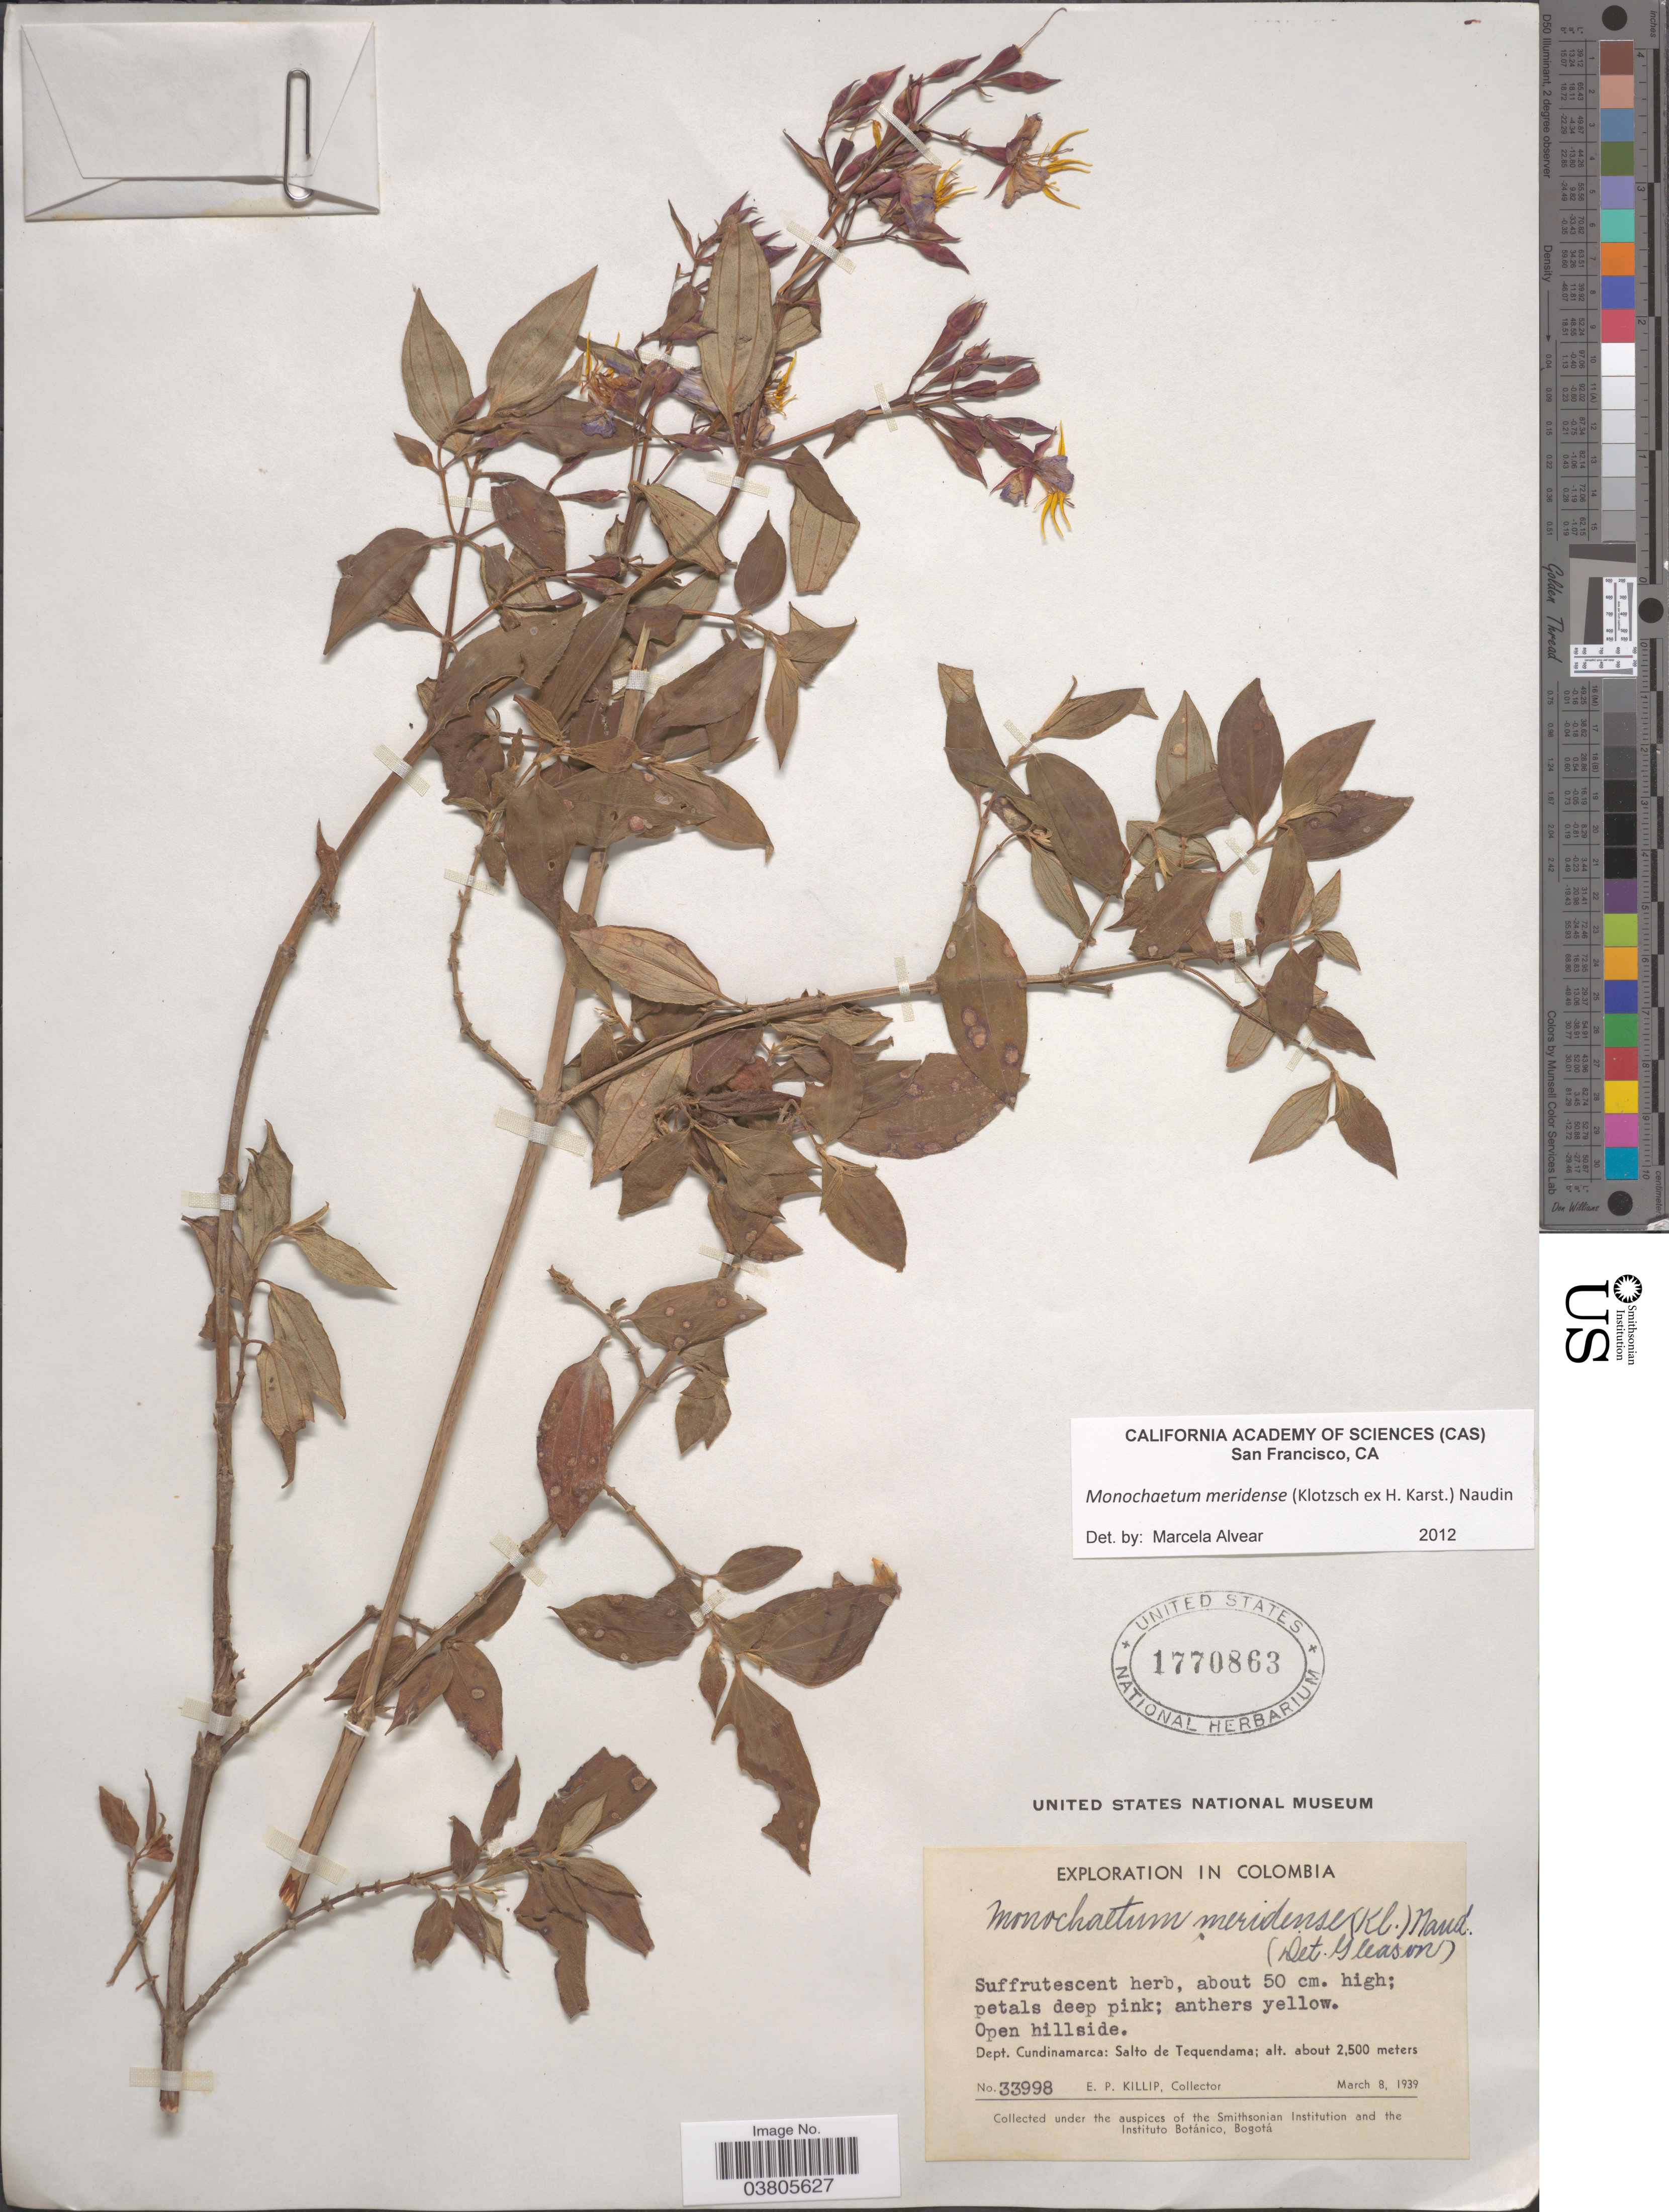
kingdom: Plantae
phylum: Tracheophyta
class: Magnoliopsida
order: Myrtales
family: Melastomataceae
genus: Monochaetum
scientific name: Monochaetum meridense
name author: (H. Karst.) Naudin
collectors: E. P. Killip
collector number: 33998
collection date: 1939-03-08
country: Colombia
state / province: Cundinamarca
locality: Dept. Cundinamarca: Salto de Tequendama.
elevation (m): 2500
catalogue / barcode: US 1770863